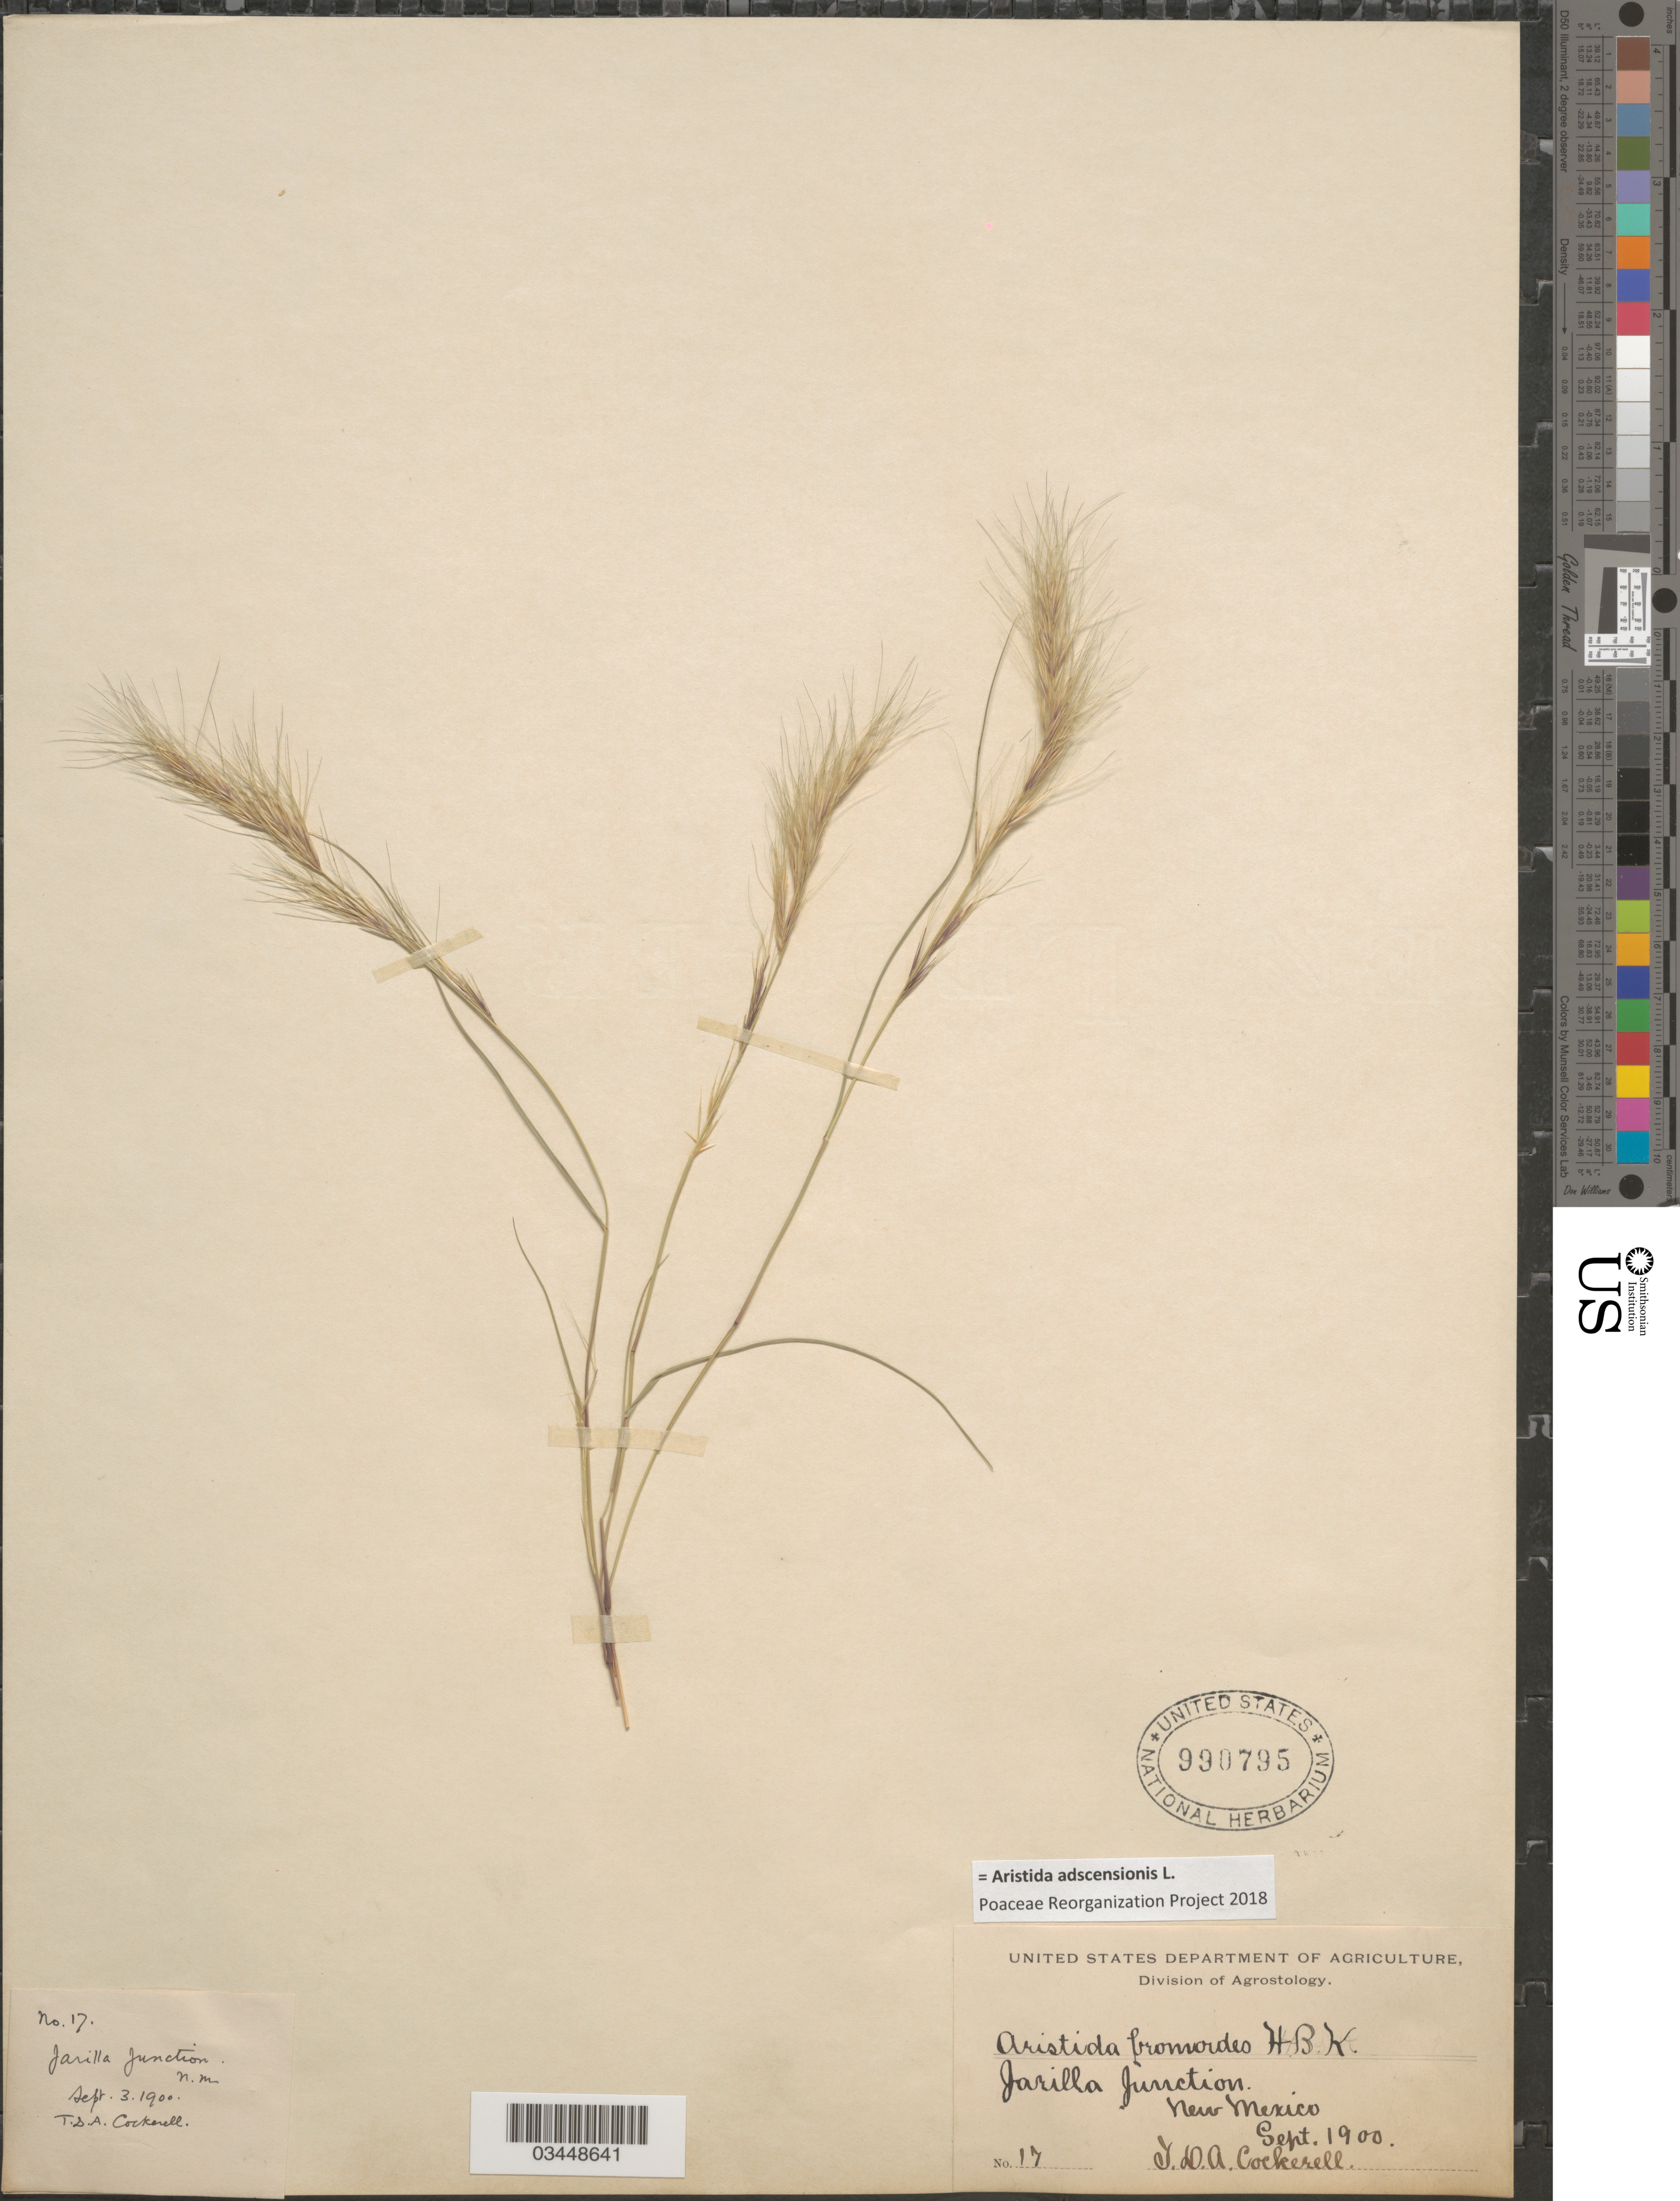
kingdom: Plantae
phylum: Tracheophyta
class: Liliopsida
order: Poales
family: Poaceae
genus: Aristida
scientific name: Aristida adscensionis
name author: L.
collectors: T. Cockerell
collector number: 17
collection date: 1900-09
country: United States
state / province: New Mexico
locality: Jarilla Junction.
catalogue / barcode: US 990795